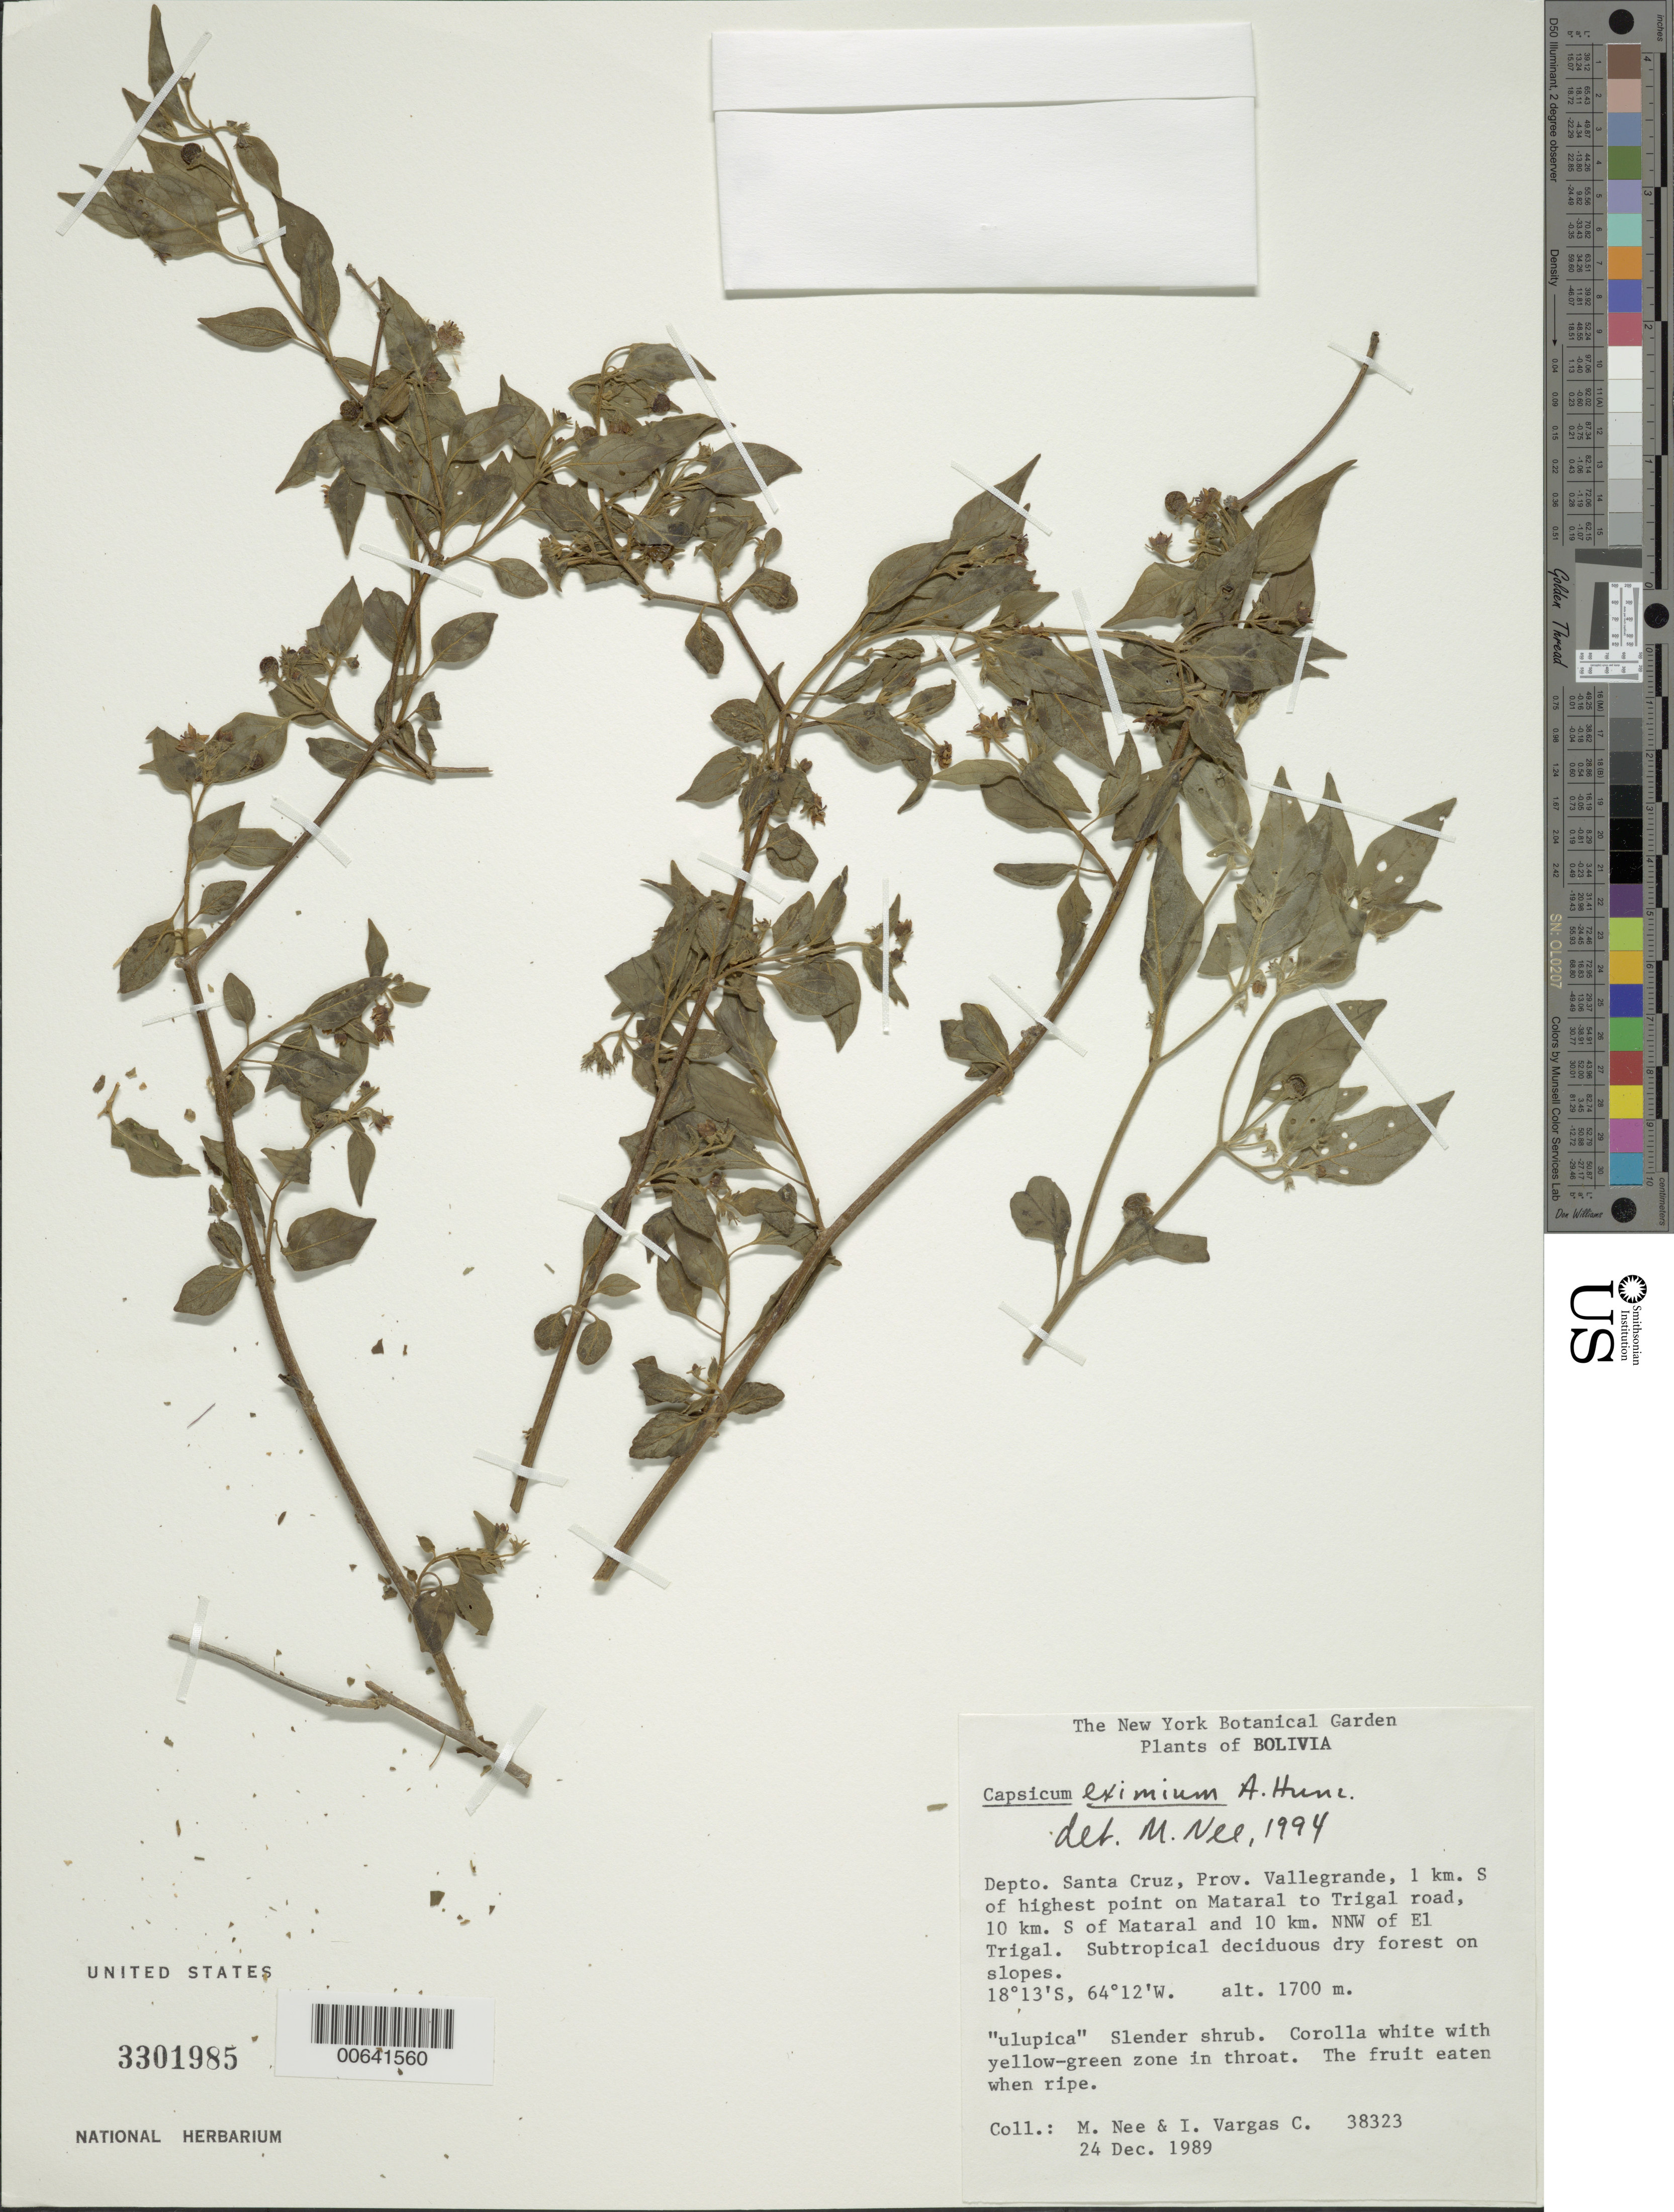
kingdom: Plantae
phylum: Tracheophyta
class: Magnoliopsida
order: Solanales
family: Solanaceae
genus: Capsicum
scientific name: Capsicum eximium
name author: Hunz.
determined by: Nee, Michael H.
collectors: M. Nee & I. G. Vargas C.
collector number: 38323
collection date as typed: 24 Dec 1989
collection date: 1989-12-24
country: Bolivia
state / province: Santa Cruz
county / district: Vallegrande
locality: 1 km S desde el Punto intermedio de la ruta de Mataral Hacia El Trigal, 10 km S de Mataral.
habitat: Laderas de bosque seco subtropical deciduo.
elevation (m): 1700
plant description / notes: Common name: ulupica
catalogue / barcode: US 3301985